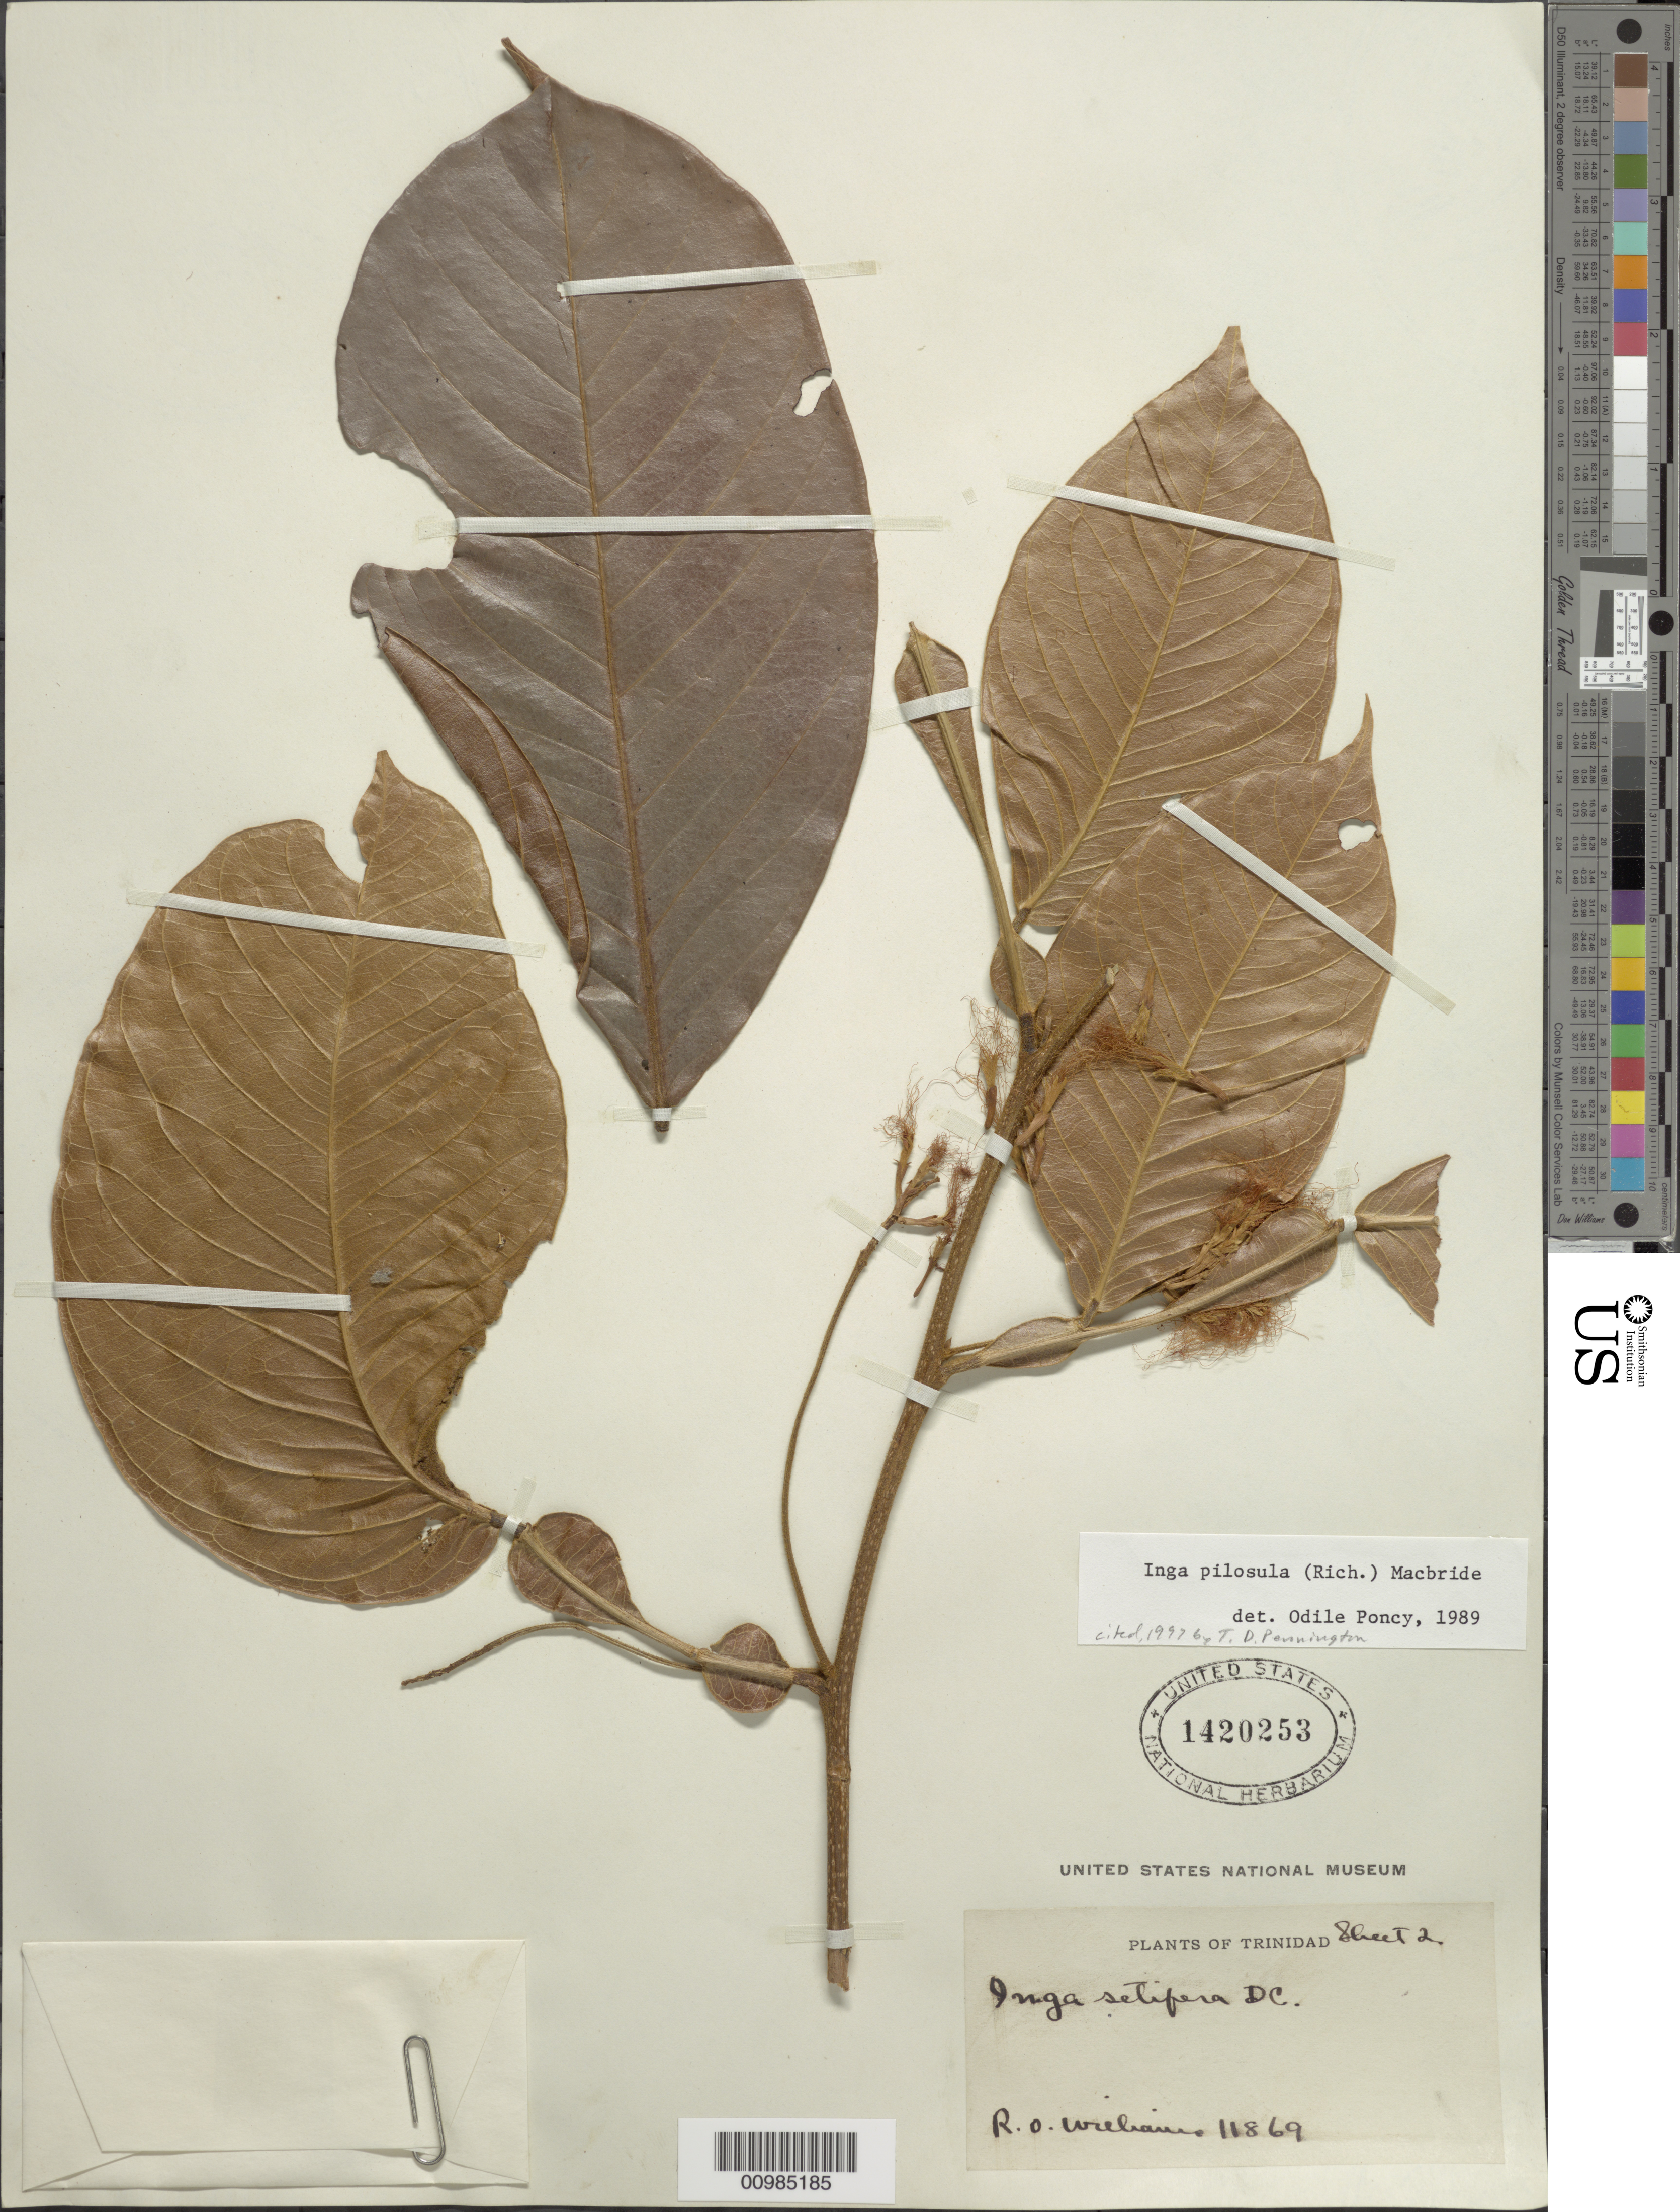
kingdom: Plantae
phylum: Tracheophyta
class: Magnoliopsida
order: Fabales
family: Fabaceae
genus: Inga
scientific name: Inga pilosula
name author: (Rich.) J.F. Macbr.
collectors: R. O. Williams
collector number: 11869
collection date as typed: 09 Nov 1927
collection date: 1927-11-09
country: Trinidad and Tobago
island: Trinidad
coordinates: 0 N, 0 E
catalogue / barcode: US 1420253